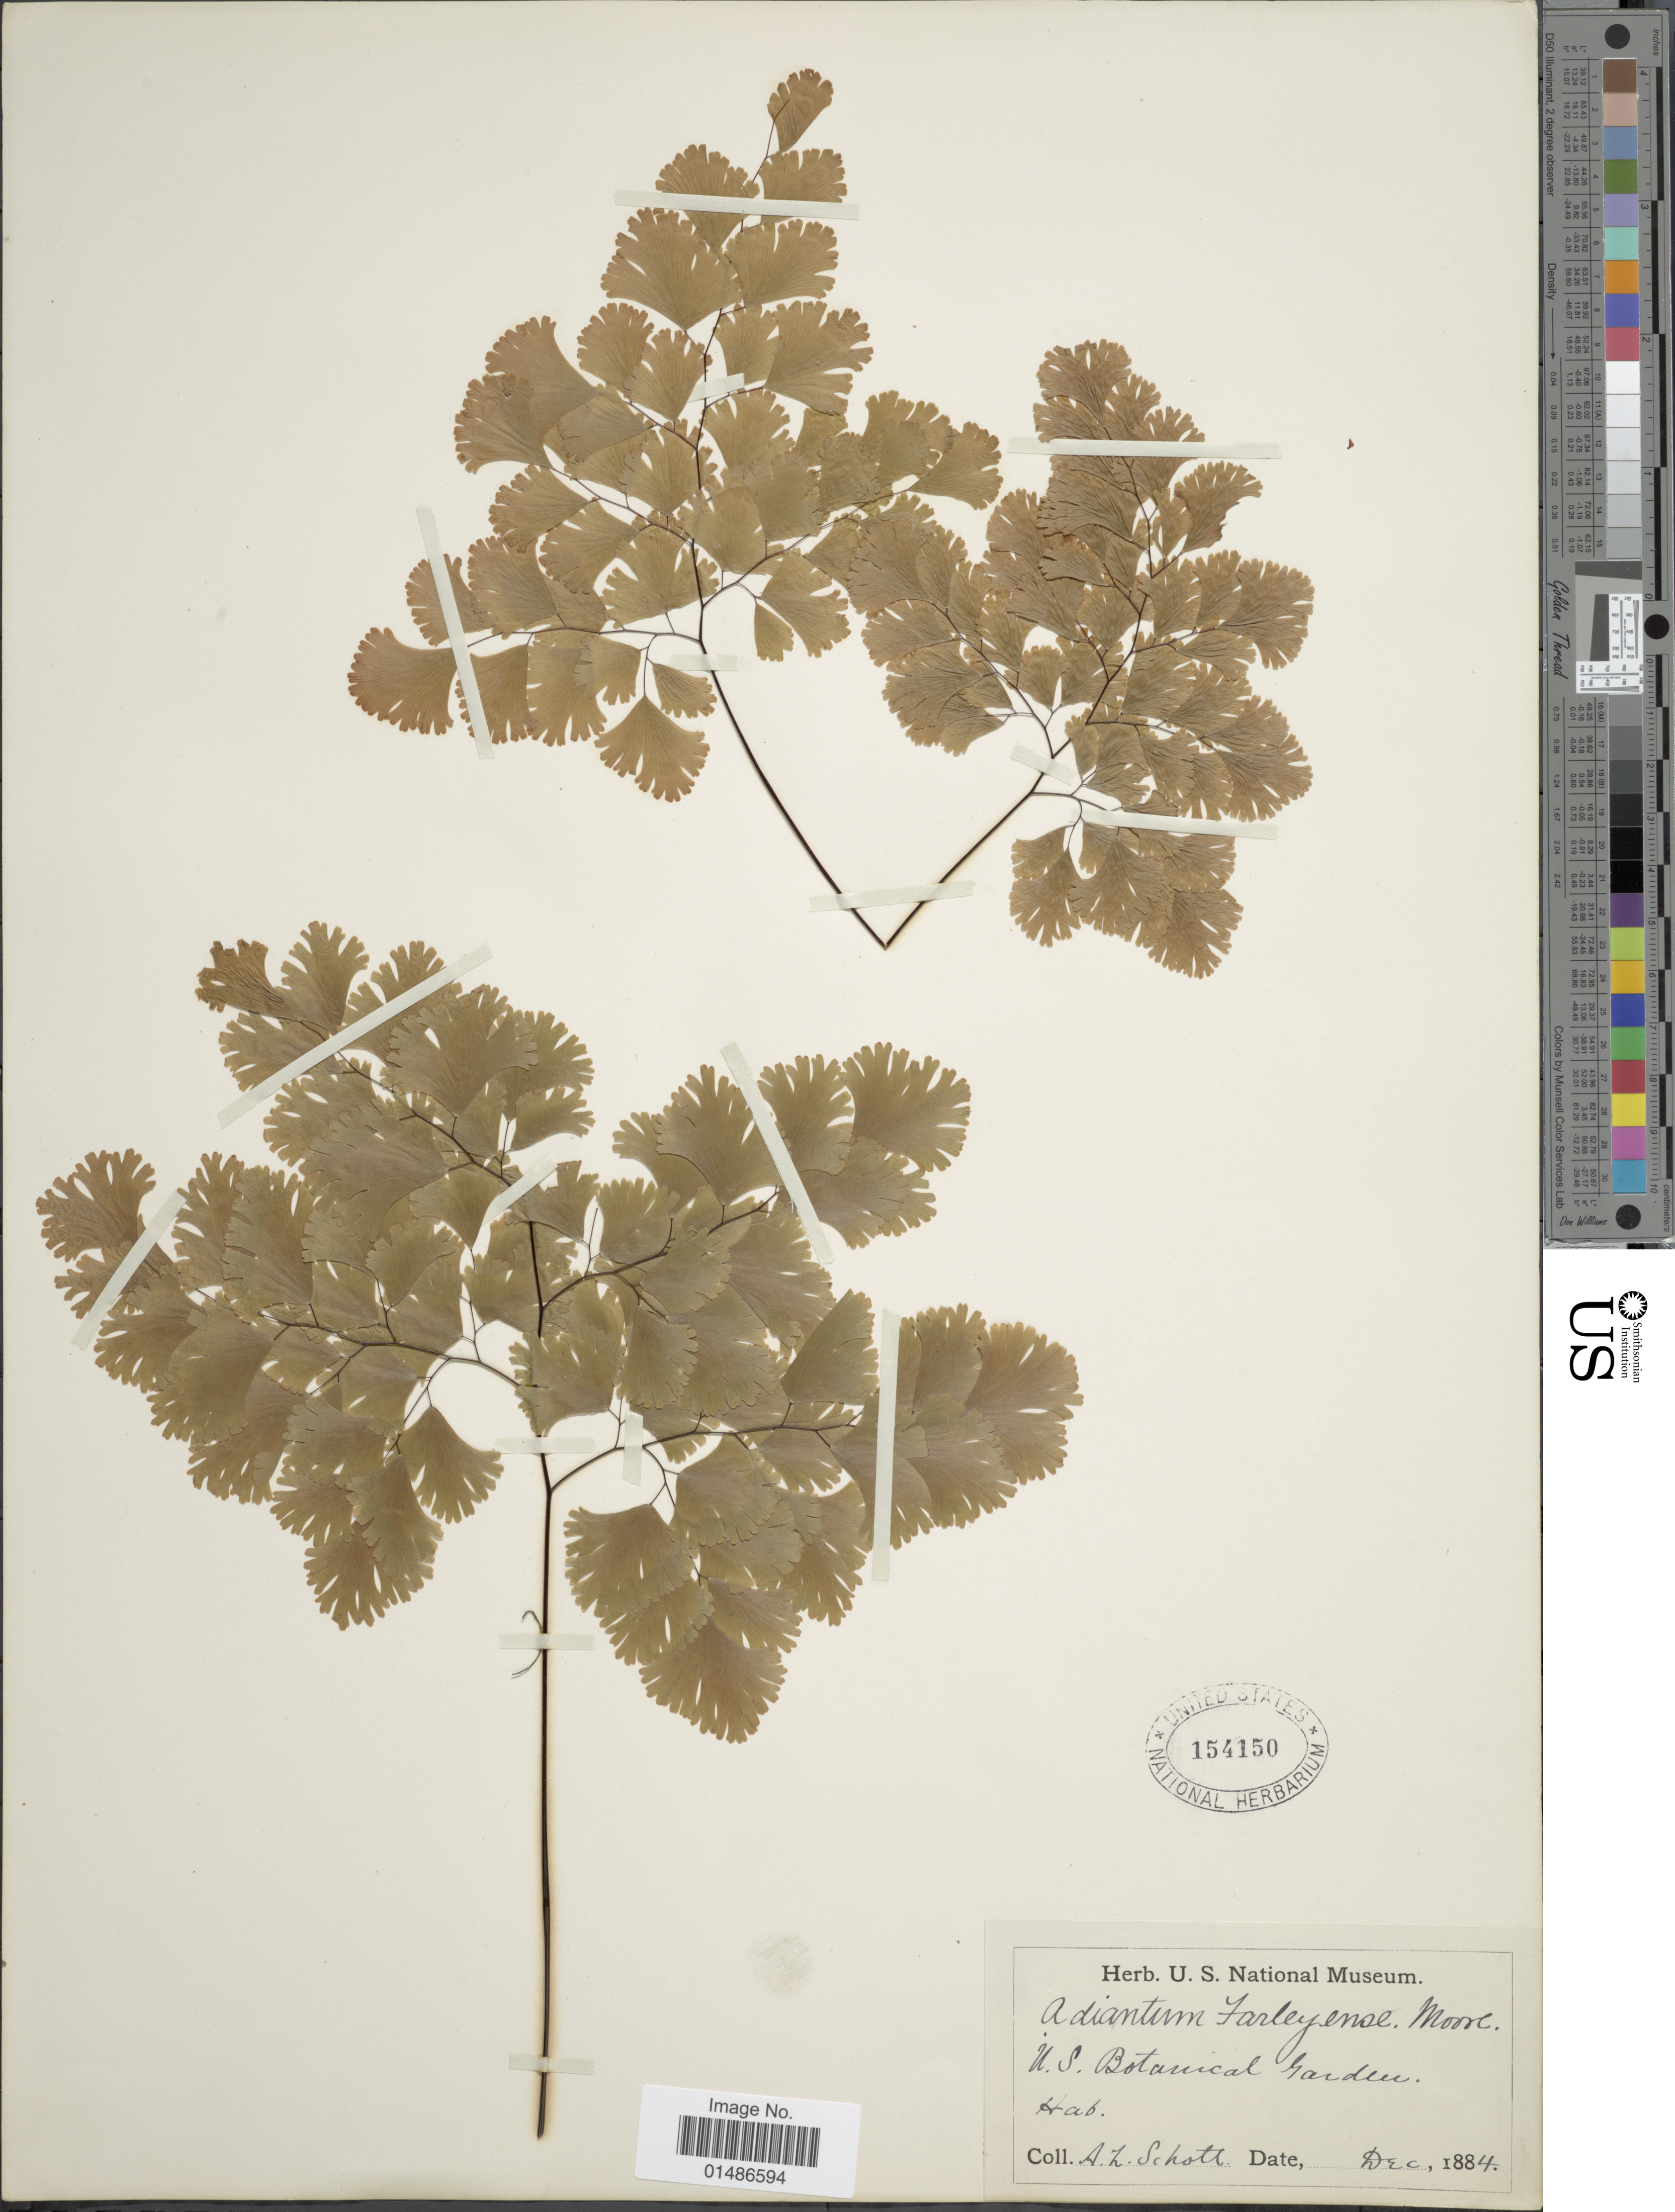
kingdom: Plantae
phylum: Tracheophyta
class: Polypodiopsida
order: Polypodiales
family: Pteridaceae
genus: Adiantum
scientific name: Adiantum tenerum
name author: Sw.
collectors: A. L. Schott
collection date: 1884-12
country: United States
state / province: District of Columbia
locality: U.S. Botanical Garden.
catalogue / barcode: US 154150